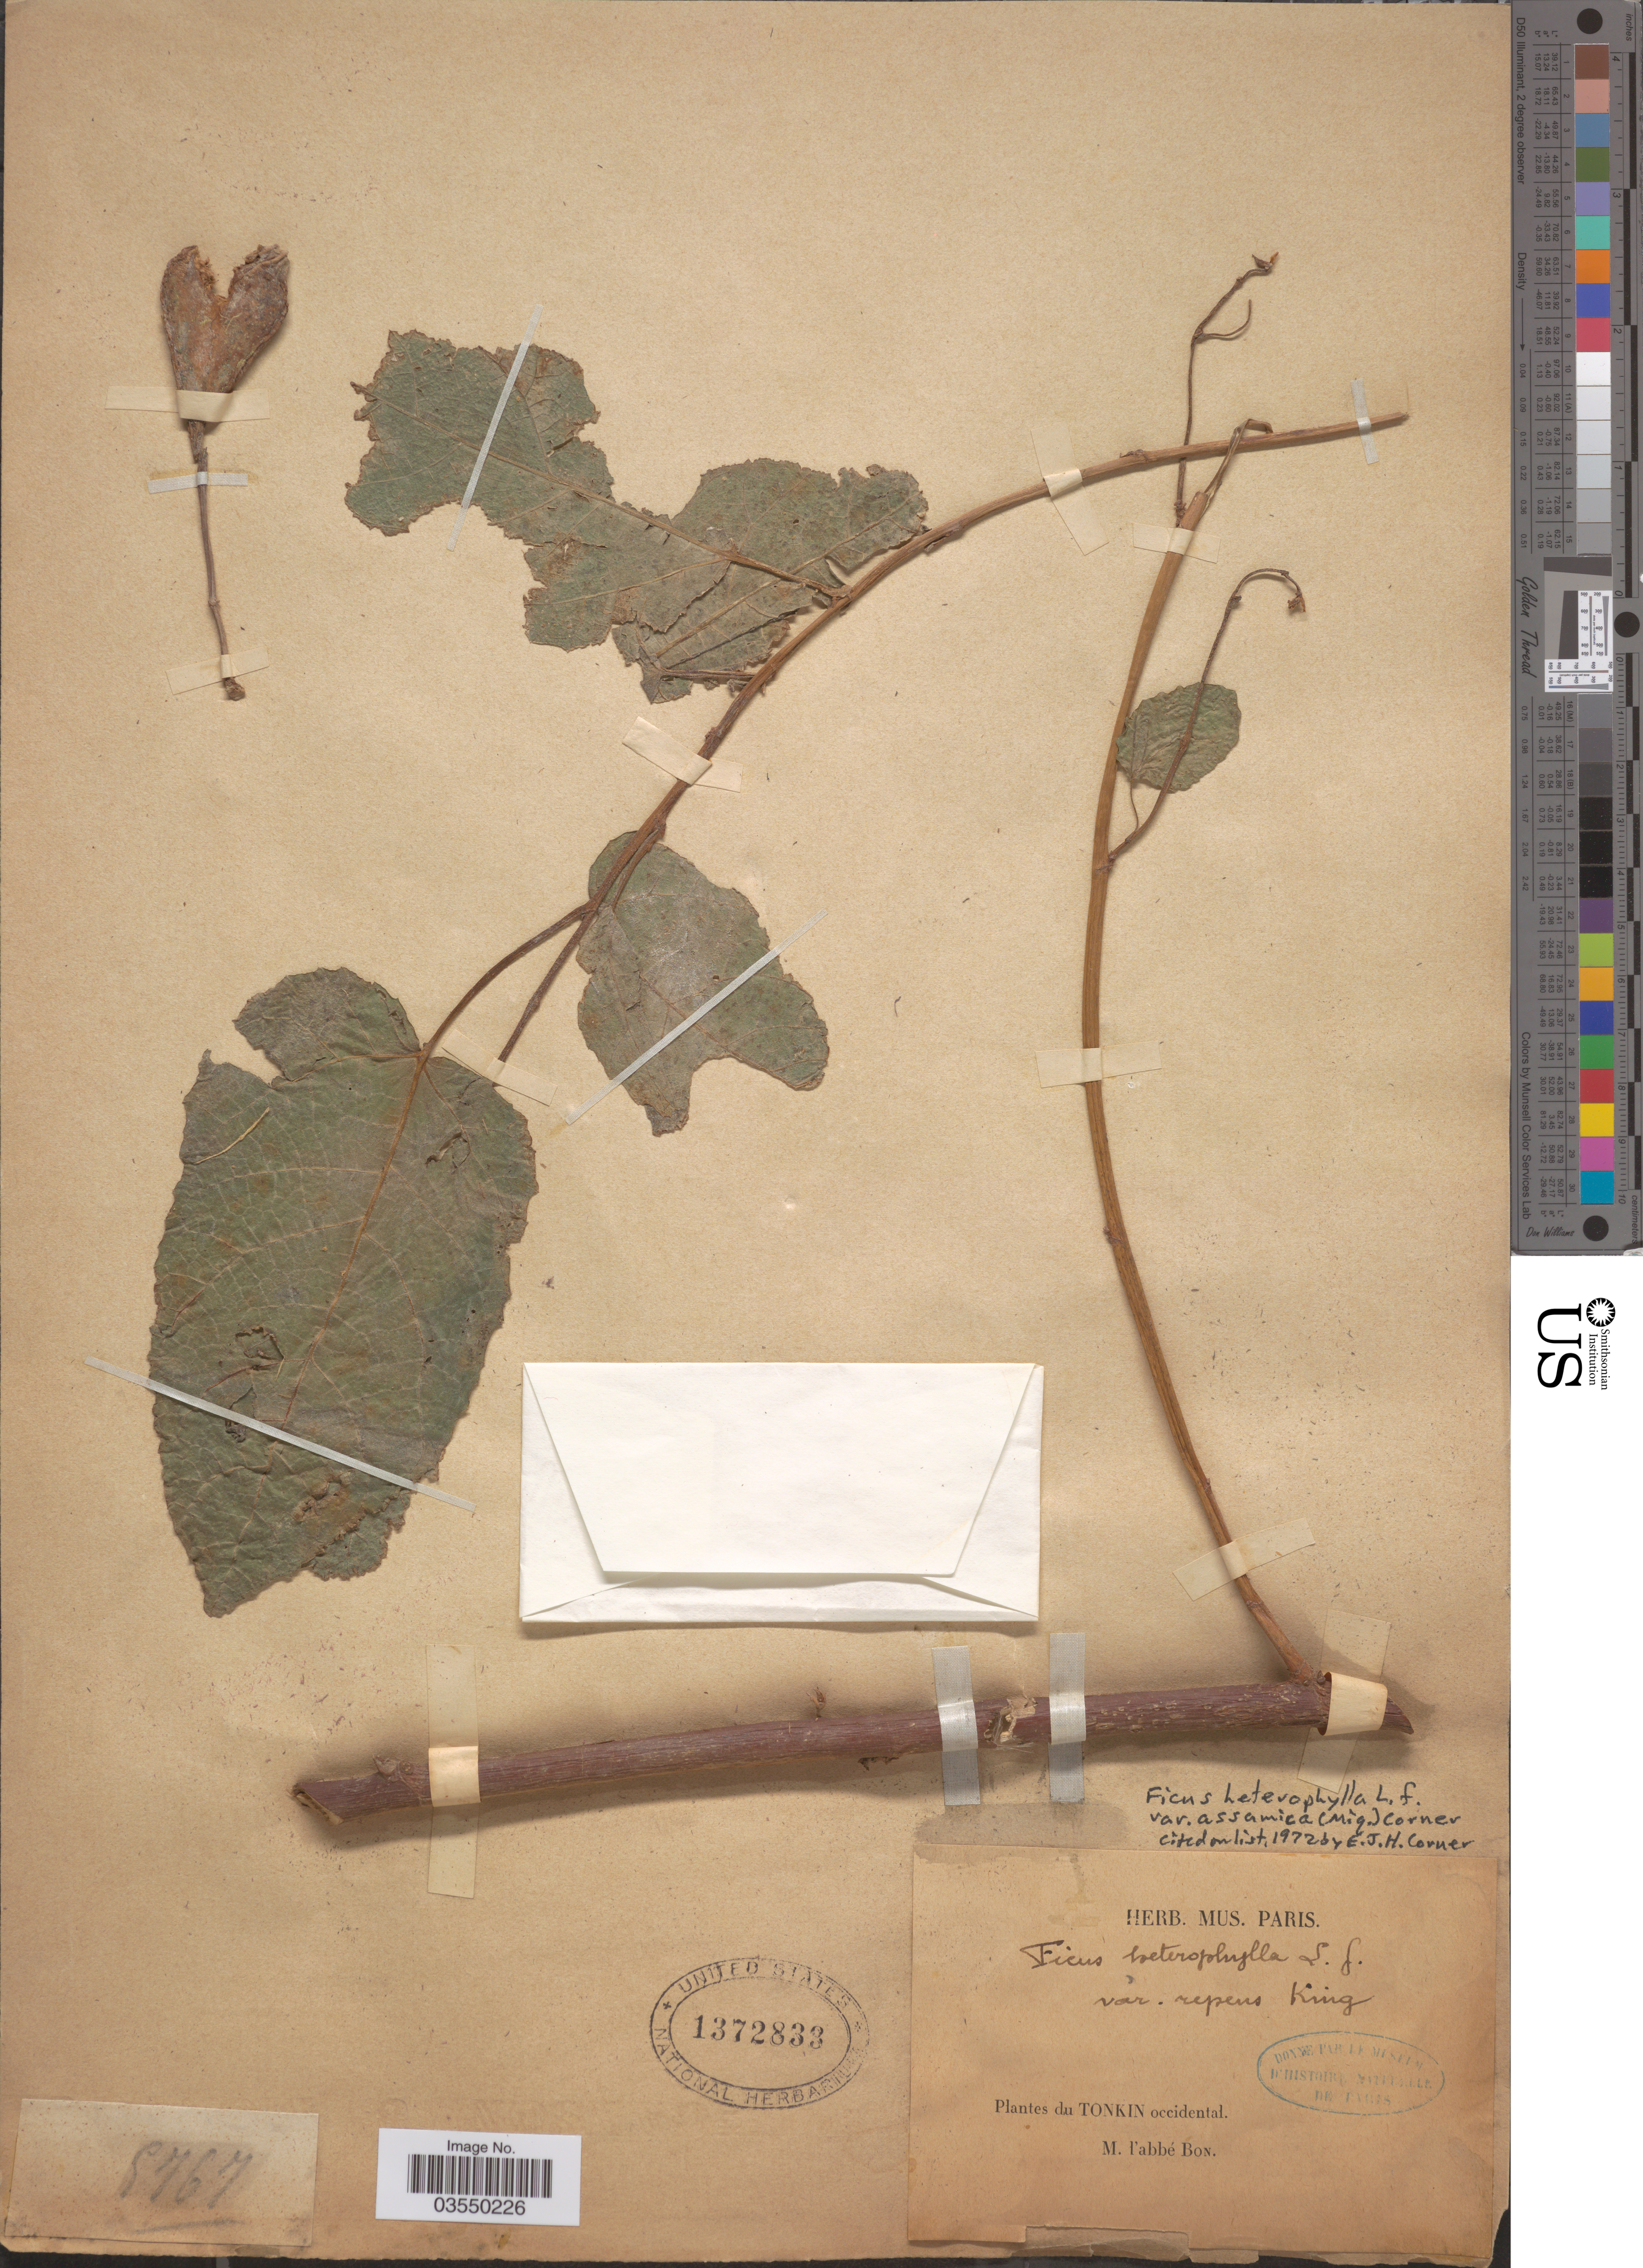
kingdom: Plantae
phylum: Tracheophyta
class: Magnoliopsida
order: Rosales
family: Moraceae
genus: Ficus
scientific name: Ficus heterophylla var. assamica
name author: (Miq.) Corner ex Chater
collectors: H. F. Bon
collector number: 5767*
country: Vietnam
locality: Tonkin occidental.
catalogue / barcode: US 1372833